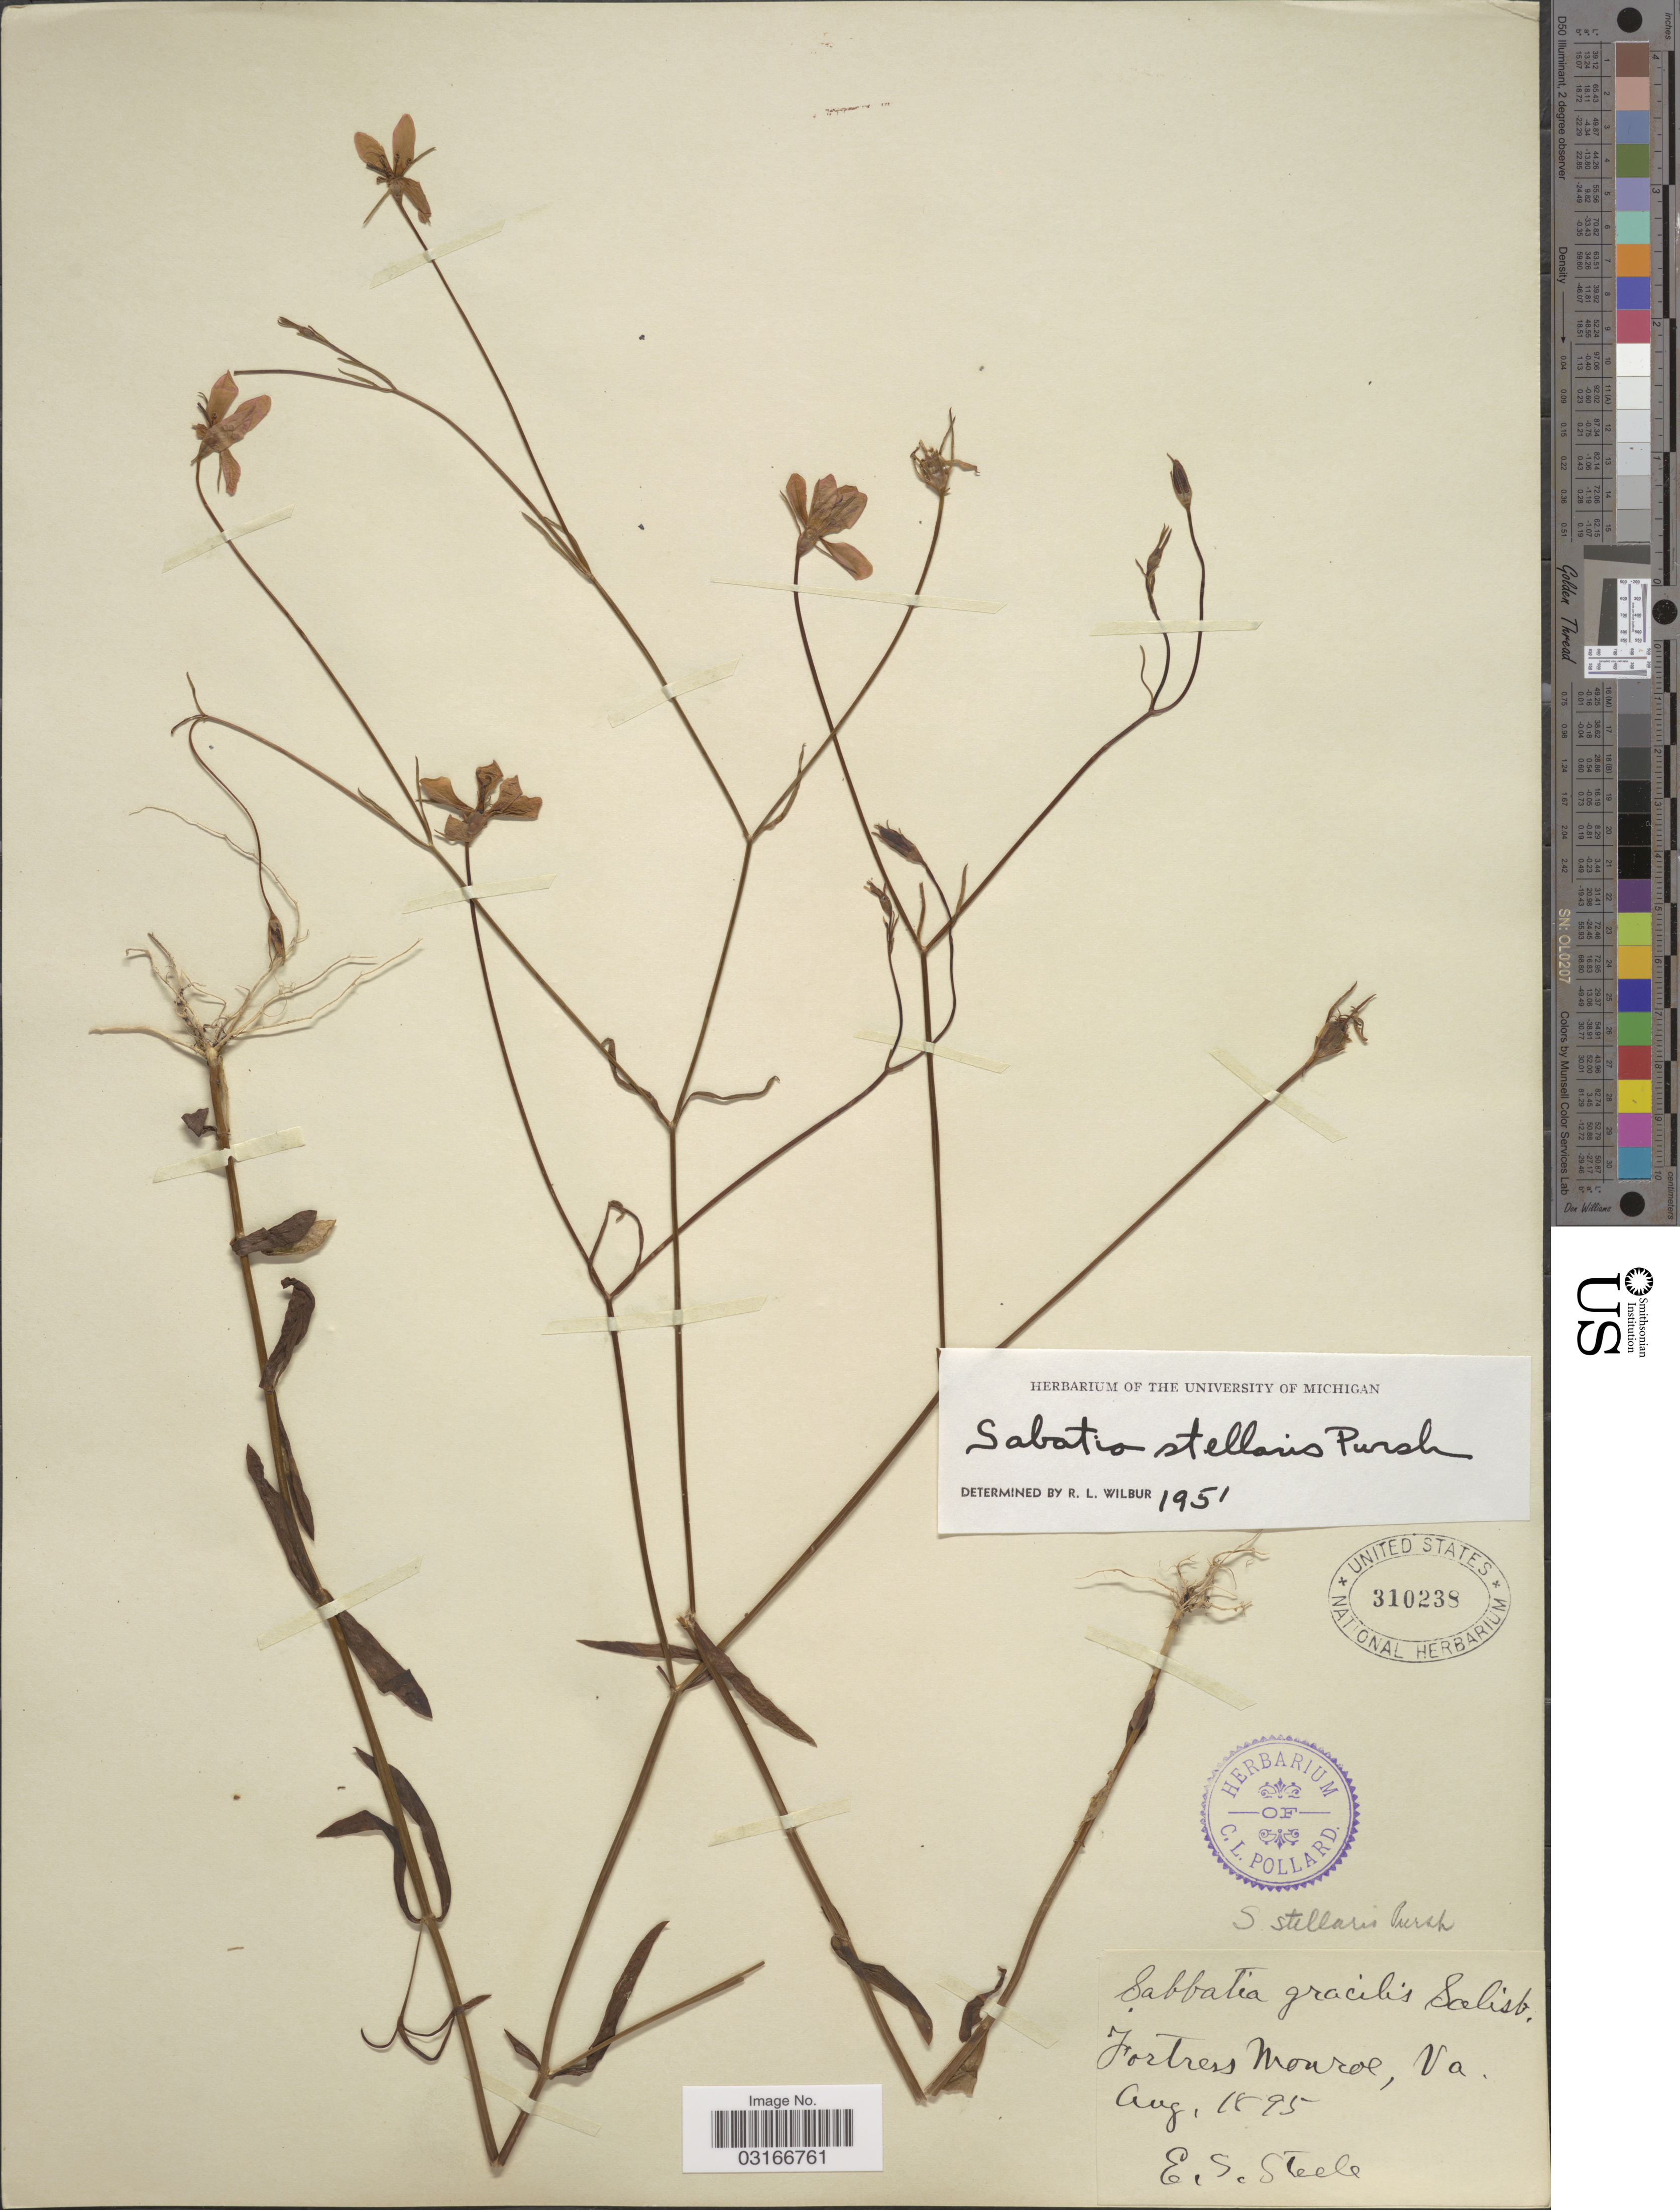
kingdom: Plantae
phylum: Tracheophyta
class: Magnoliopsida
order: Gentianales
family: Gentianaceae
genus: Sabatia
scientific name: Sabatia stellaris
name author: Pursh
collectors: E. Steele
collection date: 1895-08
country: United States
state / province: Virginia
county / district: City of Hampton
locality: Fortress Monroe, Va.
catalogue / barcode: US 310238